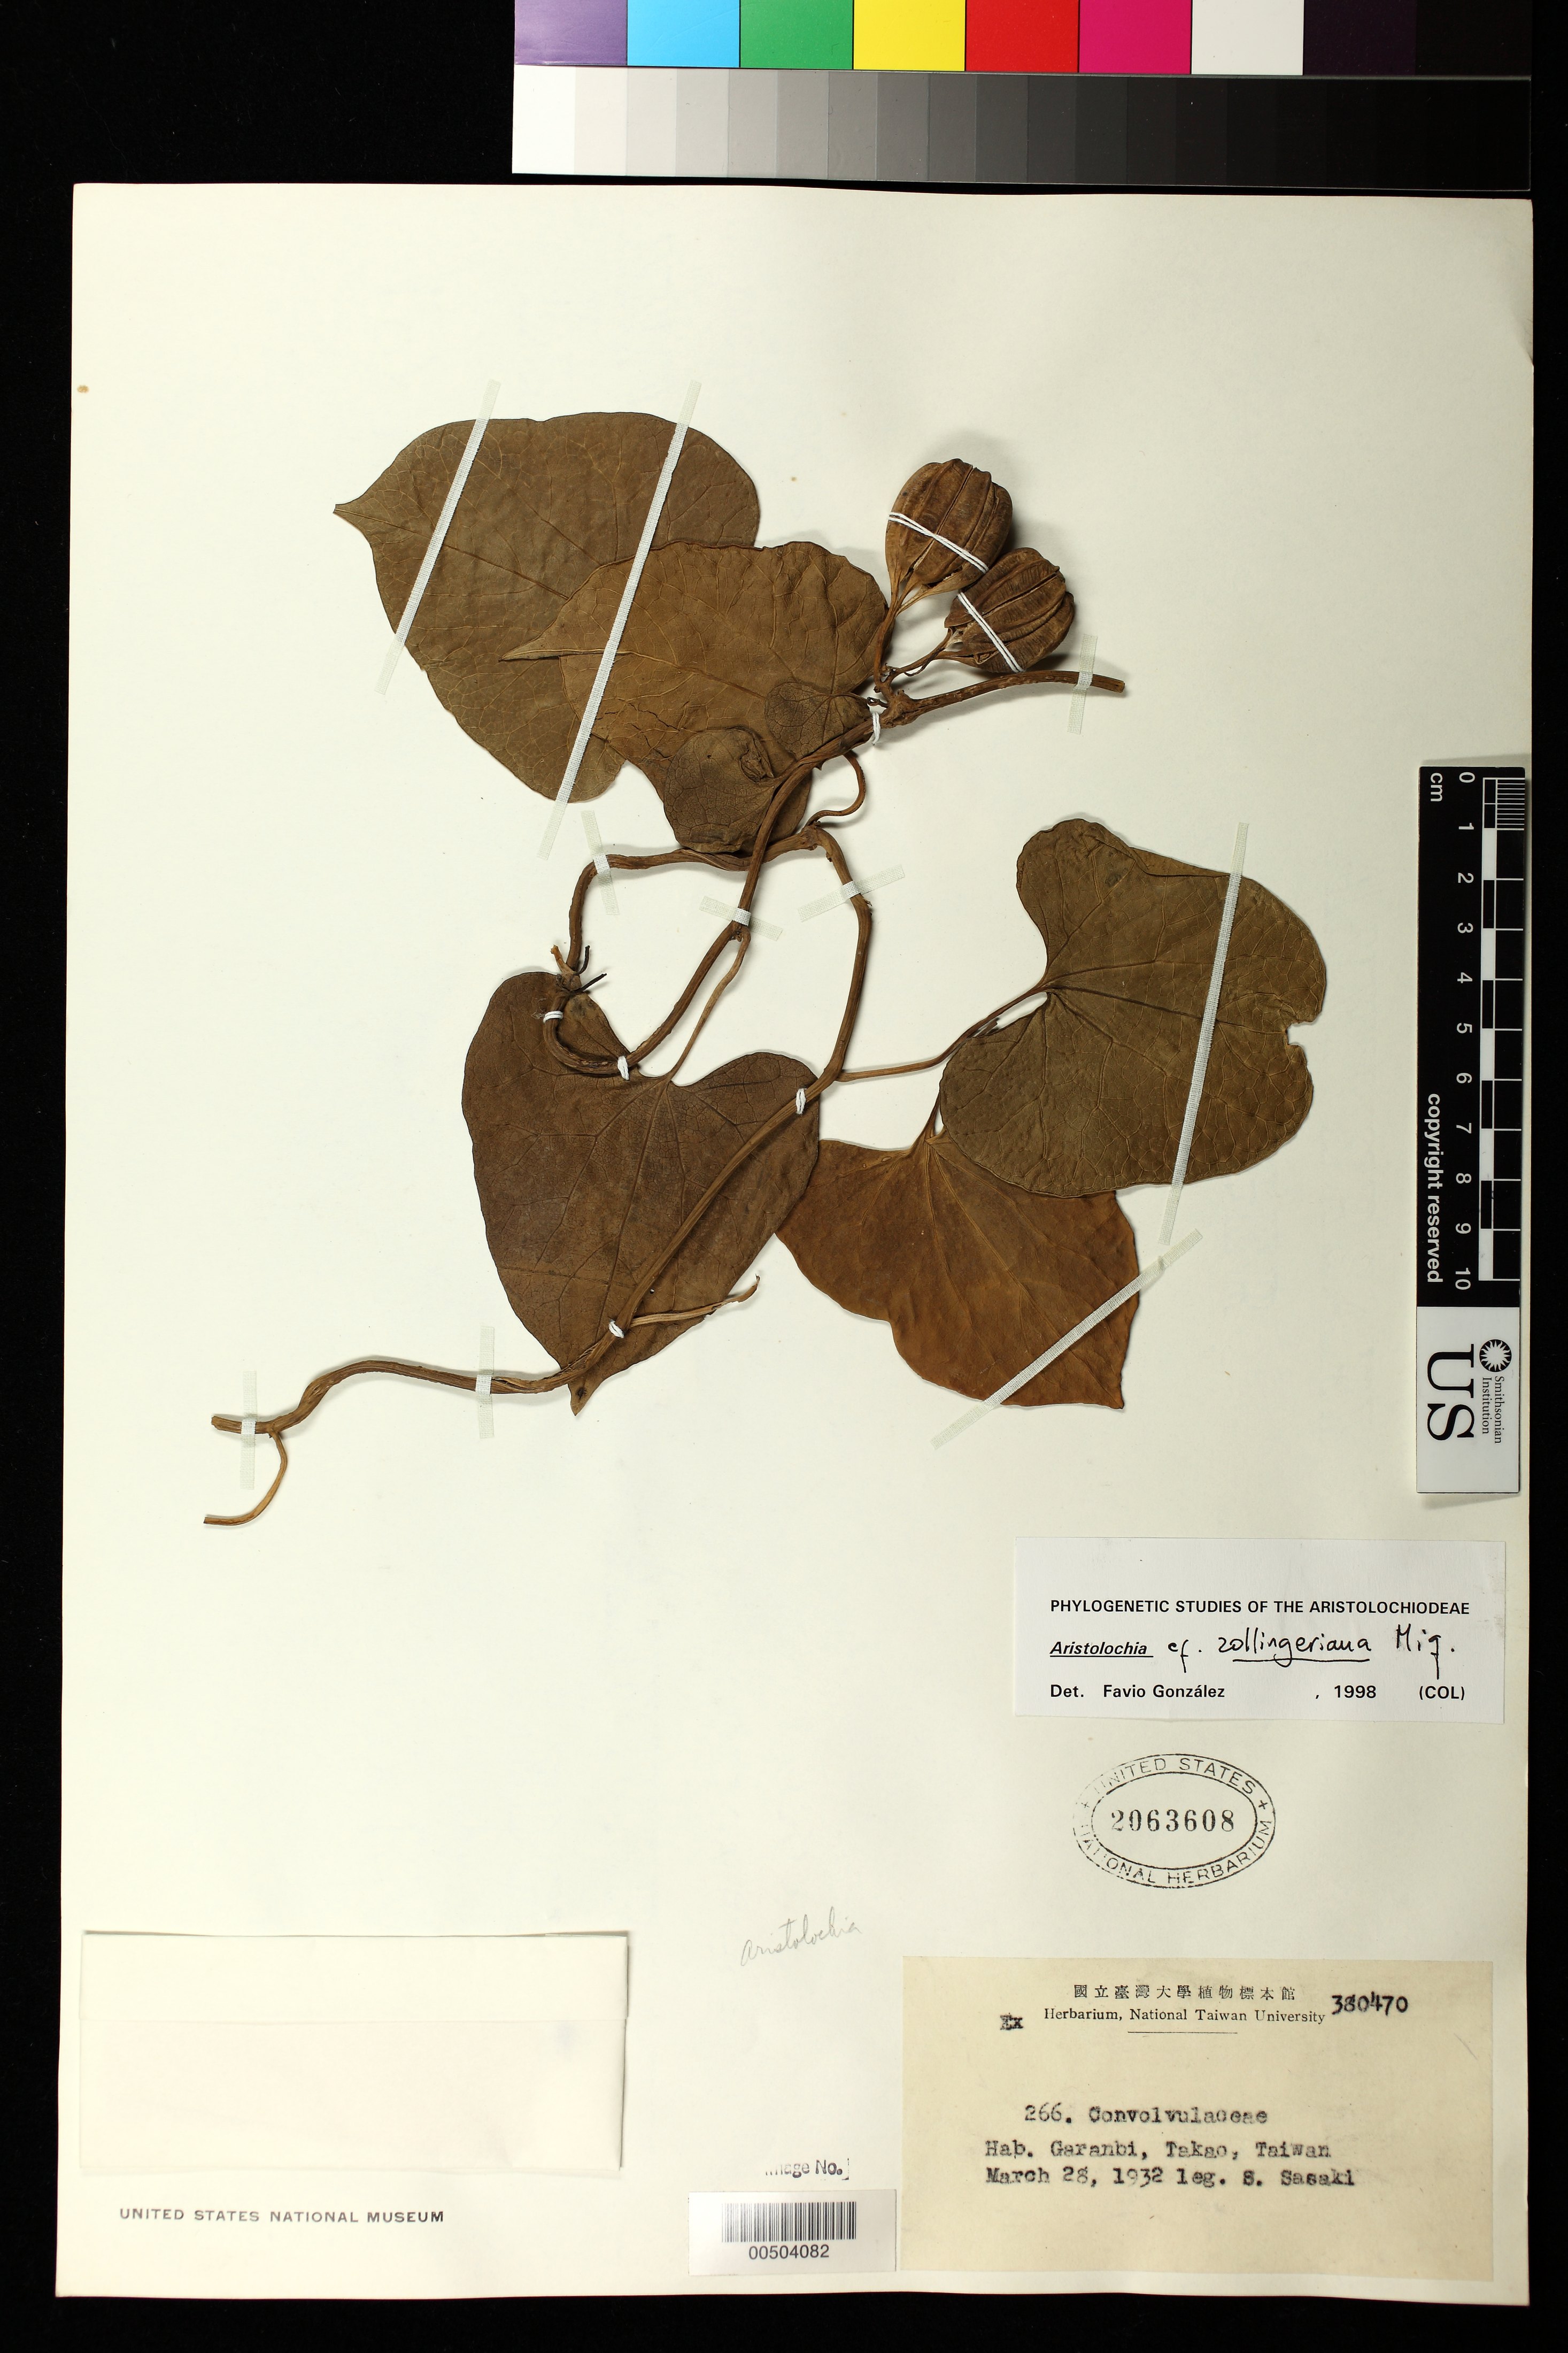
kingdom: Plantae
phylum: Tracheophyta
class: Magnoliopsida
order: Piperales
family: Aristolochiaceae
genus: Aristolochia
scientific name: Aristolochia sp.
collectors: S. Sasaki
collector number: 380470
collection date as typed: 28 Mar 1932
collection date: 1932-03-28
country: Taiwan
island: Taiwan [Formosa]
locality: Takao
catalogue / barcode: US 2063608